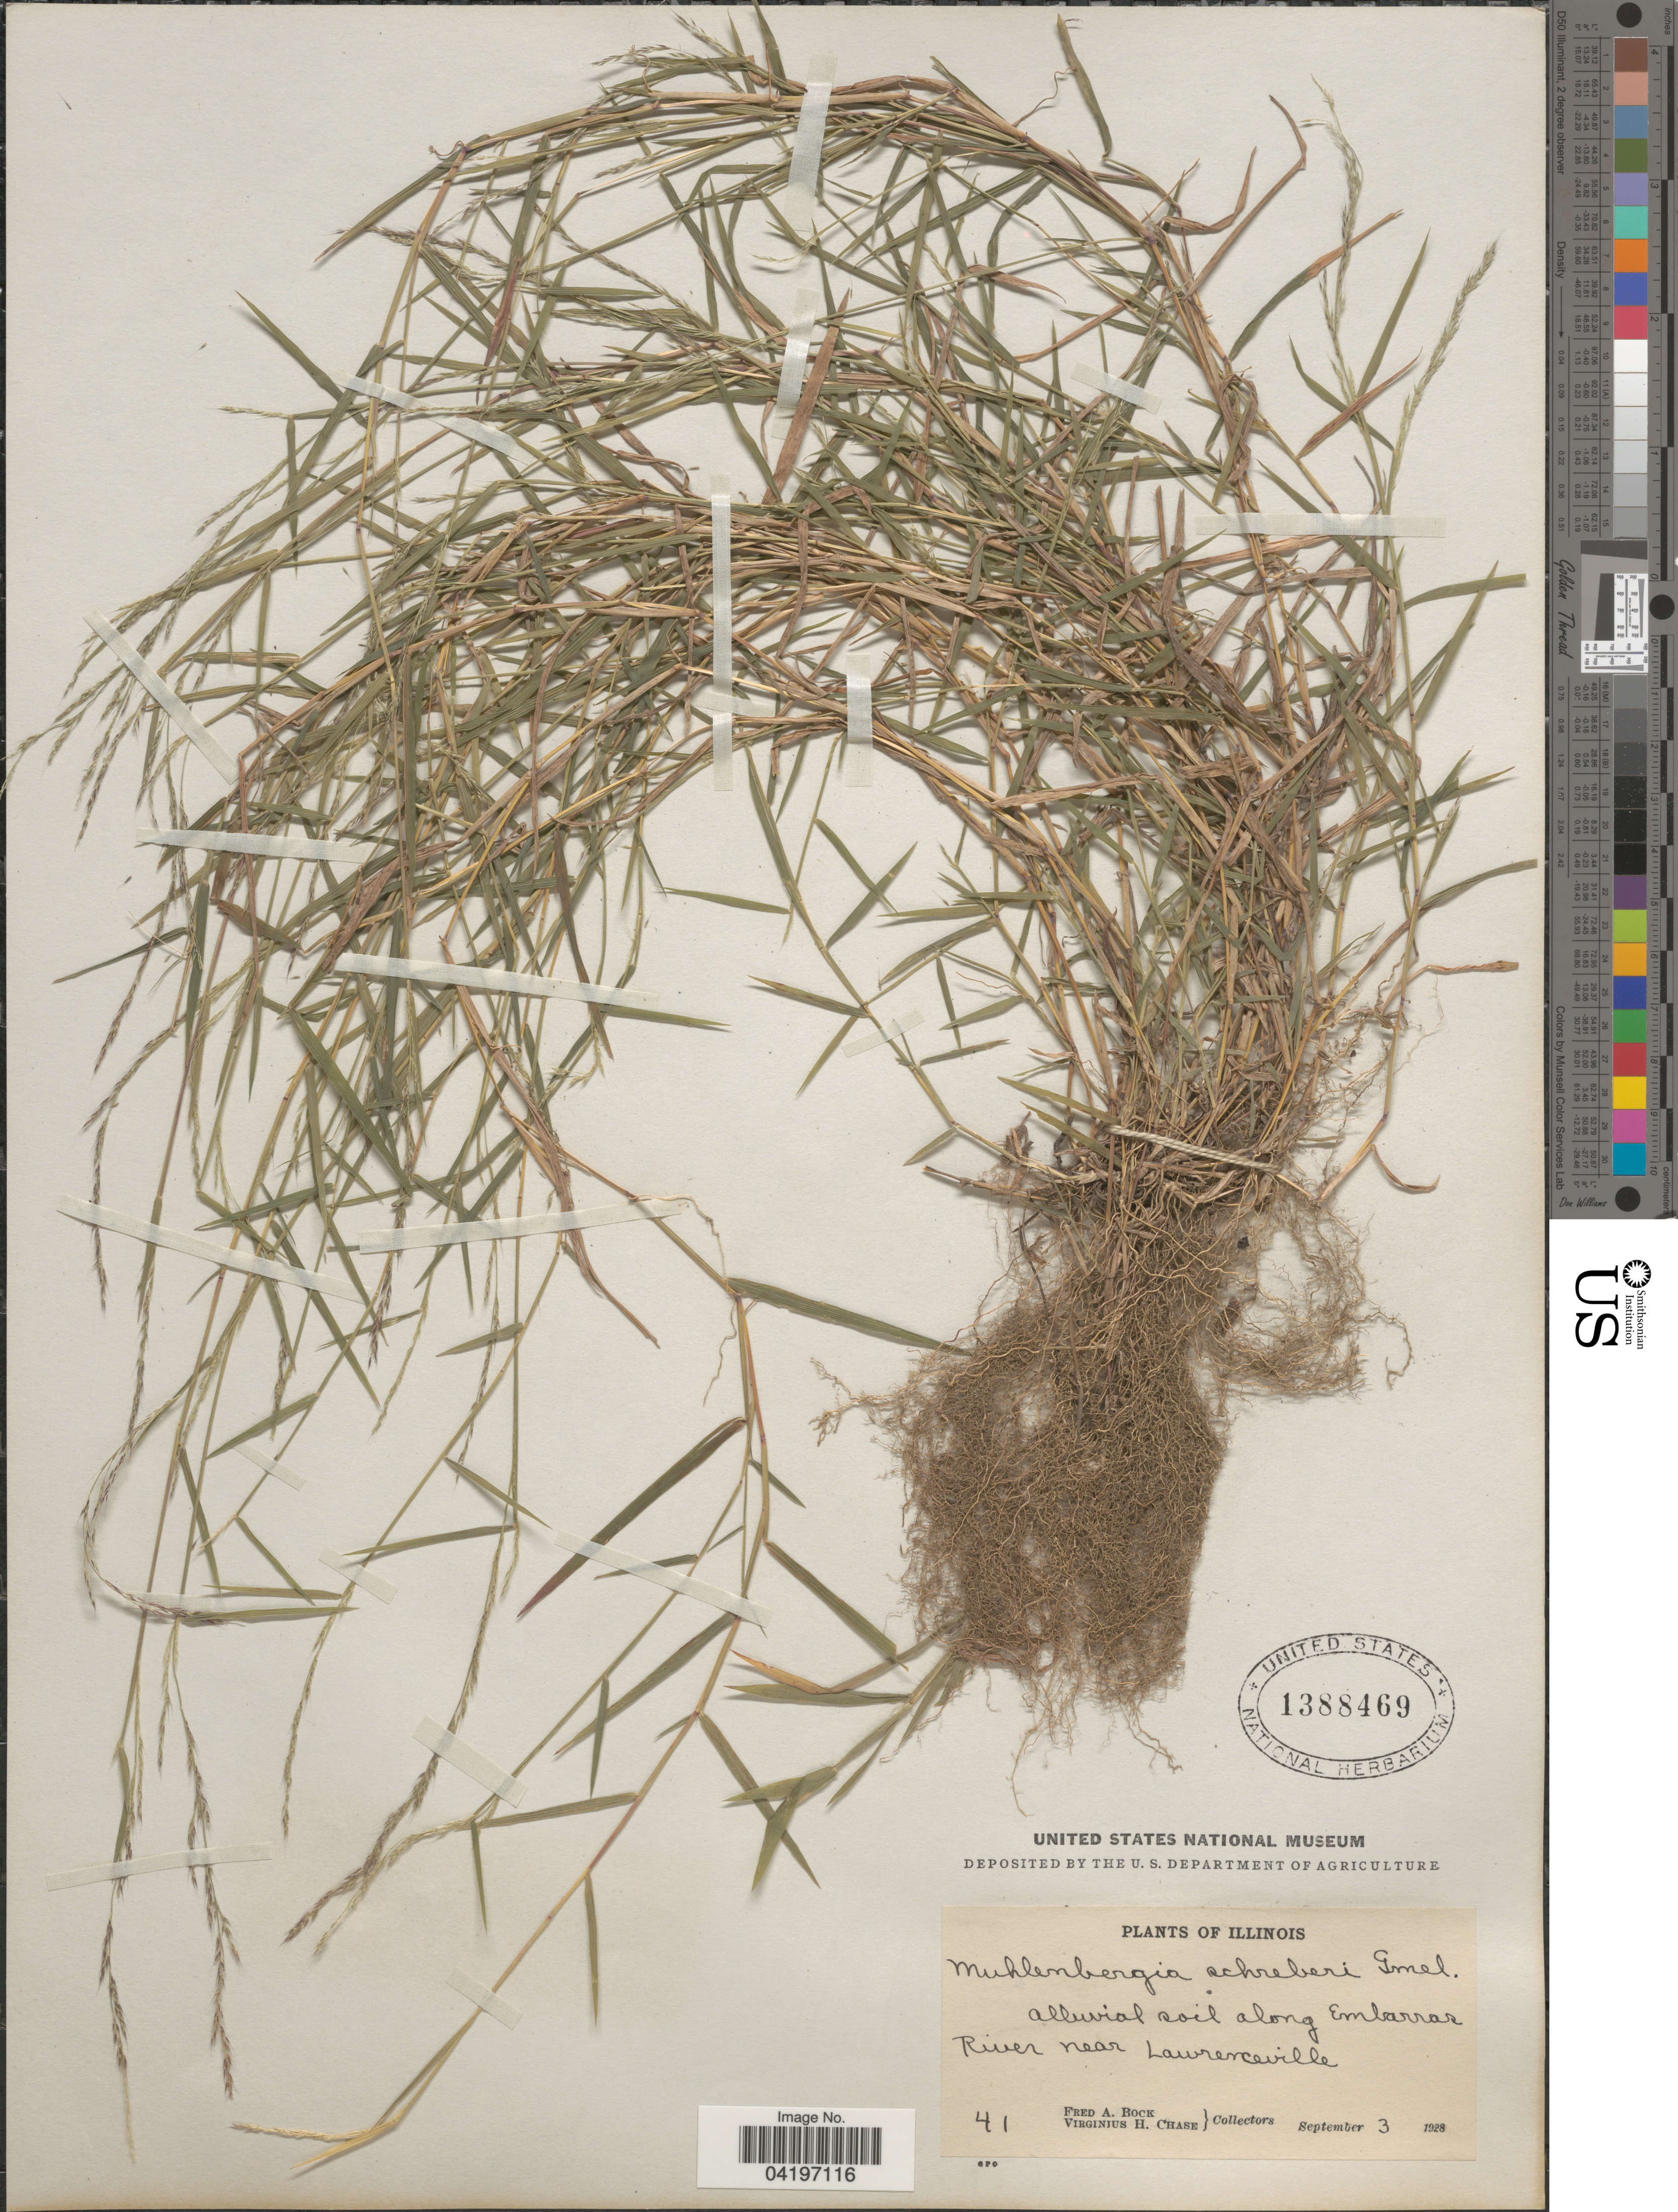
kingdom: Plantae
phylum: Tracheophyta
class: Liliopsida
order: Poales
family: Poaceae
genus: Muhlenbergia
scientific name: Muhlenbergia schreberi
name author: J.F. Gmel.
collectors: F. Bock & V. H. Chase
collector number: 41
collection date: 1928-09-03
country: United States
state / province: Illinois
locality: Along Embarras River near Lawrenceville.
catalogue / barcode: US 1388469